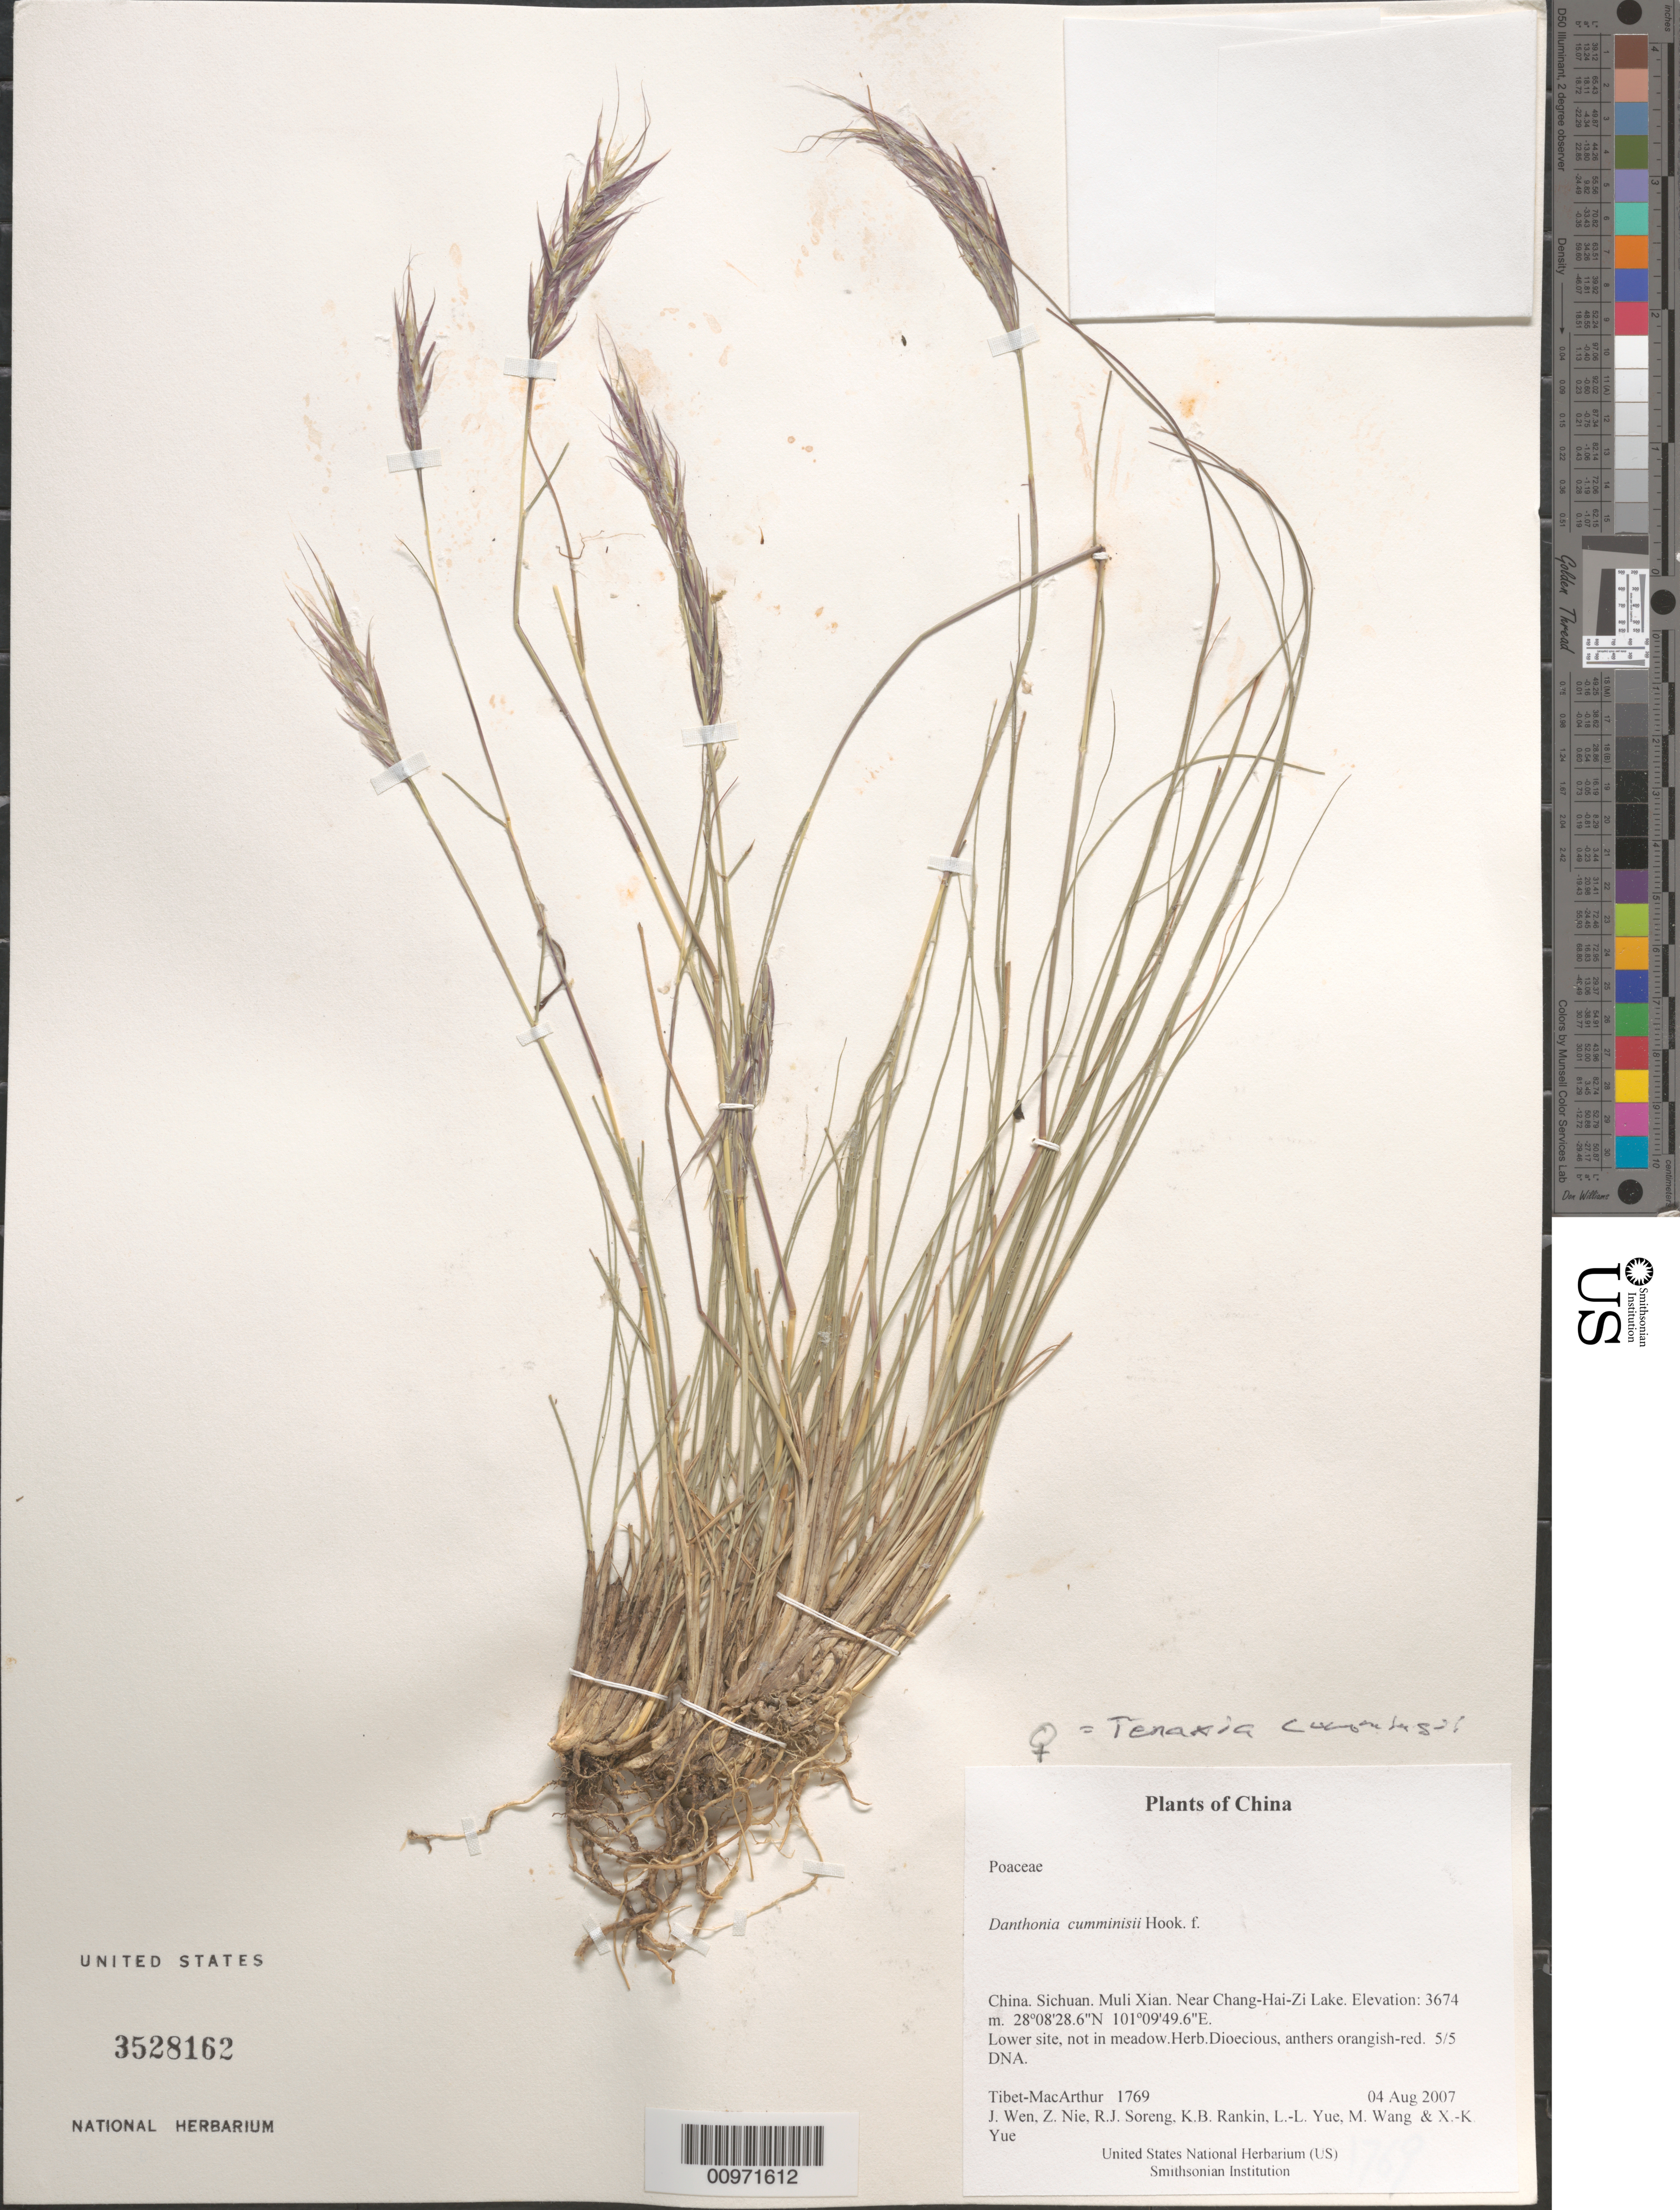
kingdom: Plantae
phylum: Tracheophyta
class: Liliopsida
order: Poales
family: Poaceae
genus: Tenaxia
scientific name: Tenaxia cumminsii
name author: (Hook. f.) N.P. Barker & H.P. Linder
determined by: Soreng, Robert J., Research Associate (BOT), Smithsonian Institution - National Museum of Natural History (UNITED STATES)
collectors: Tibet-MacArthur, J. Wen, Z. Nie, R. J. Soreng, K. Rankin, L. Yue, M. Wang & X. Yue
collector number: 1769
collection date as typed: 04 Aug 2007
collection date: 2007-08-04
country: China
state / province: Sichuan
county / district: Muli Xian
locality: Near Chang-Hai-Zi Lake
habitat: Lower site, not in meadow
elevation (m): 3674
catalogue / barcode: US 3528162